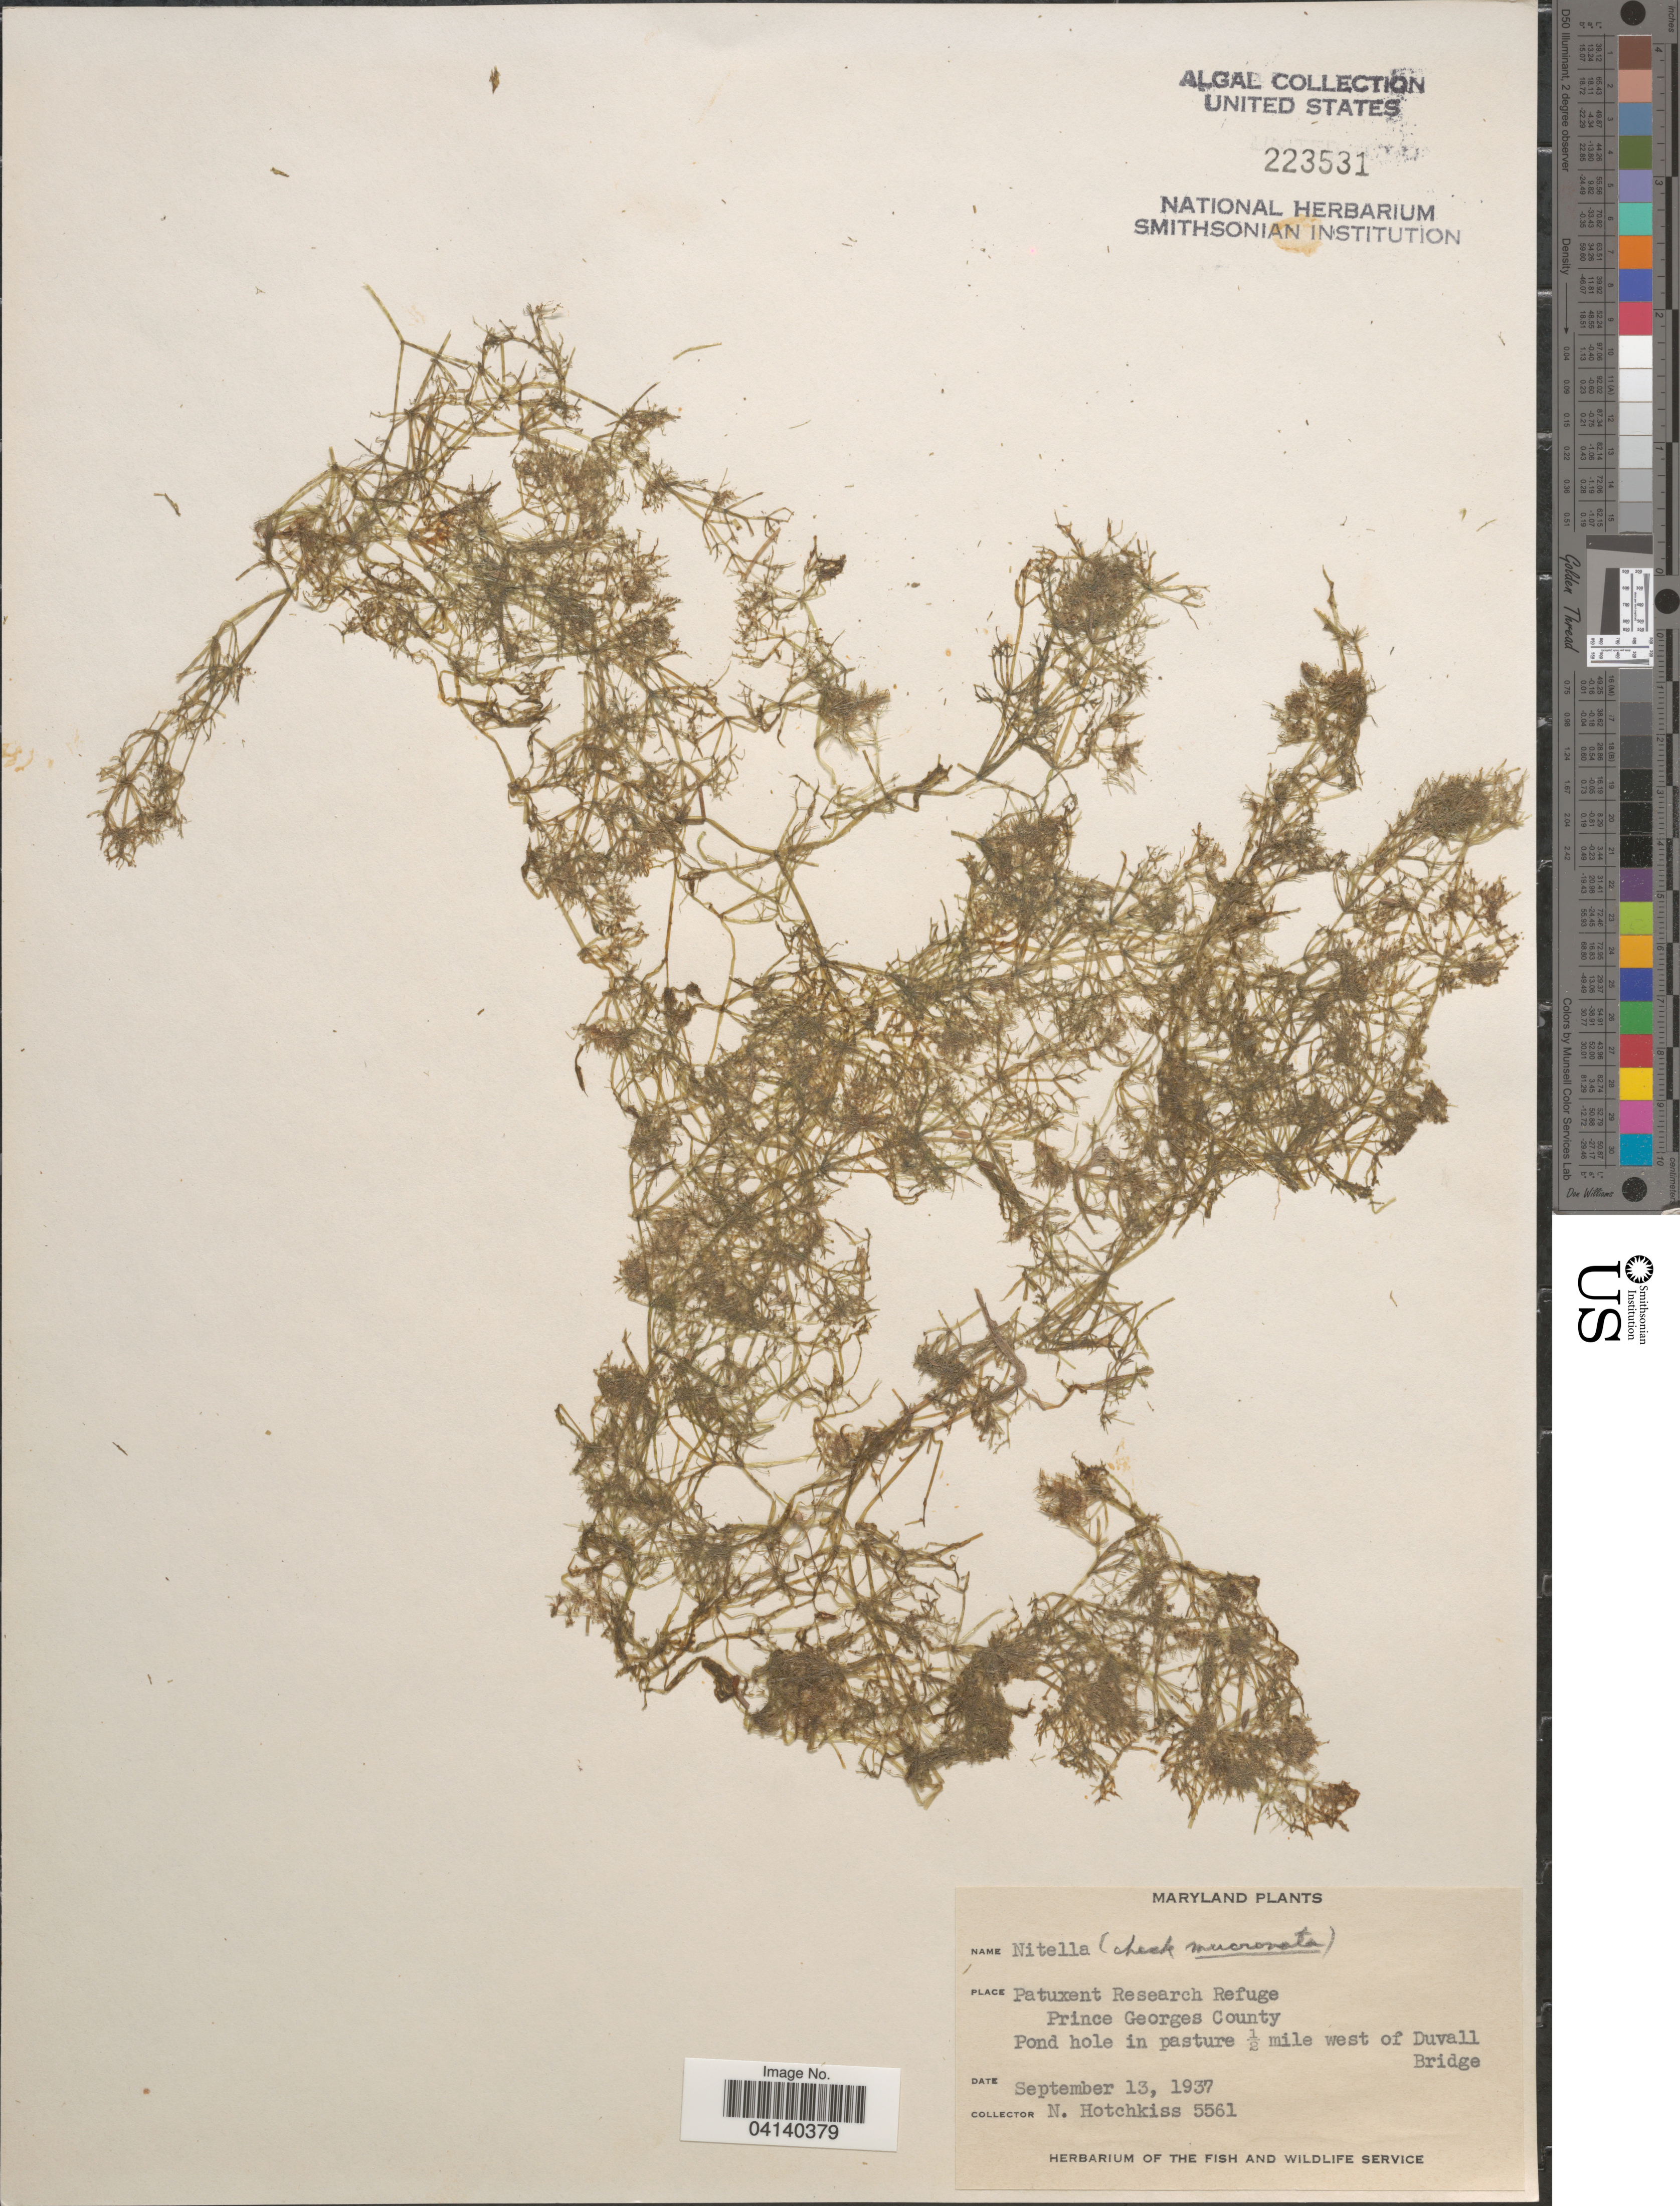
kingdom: Plantae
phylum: Charophyta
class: Charophyceae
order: Charales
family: Characeae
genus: Nitella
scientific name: Nitella sp.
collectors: N. Hotchkiss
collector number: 5561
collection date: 1937-09-13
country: United States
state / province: Maryland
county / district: Prince George's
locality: Patuxent Research Refuge. Prince Georges County. Pond hole in pasture ½ mile west of Duvall Bridge.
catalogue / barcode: US 223531